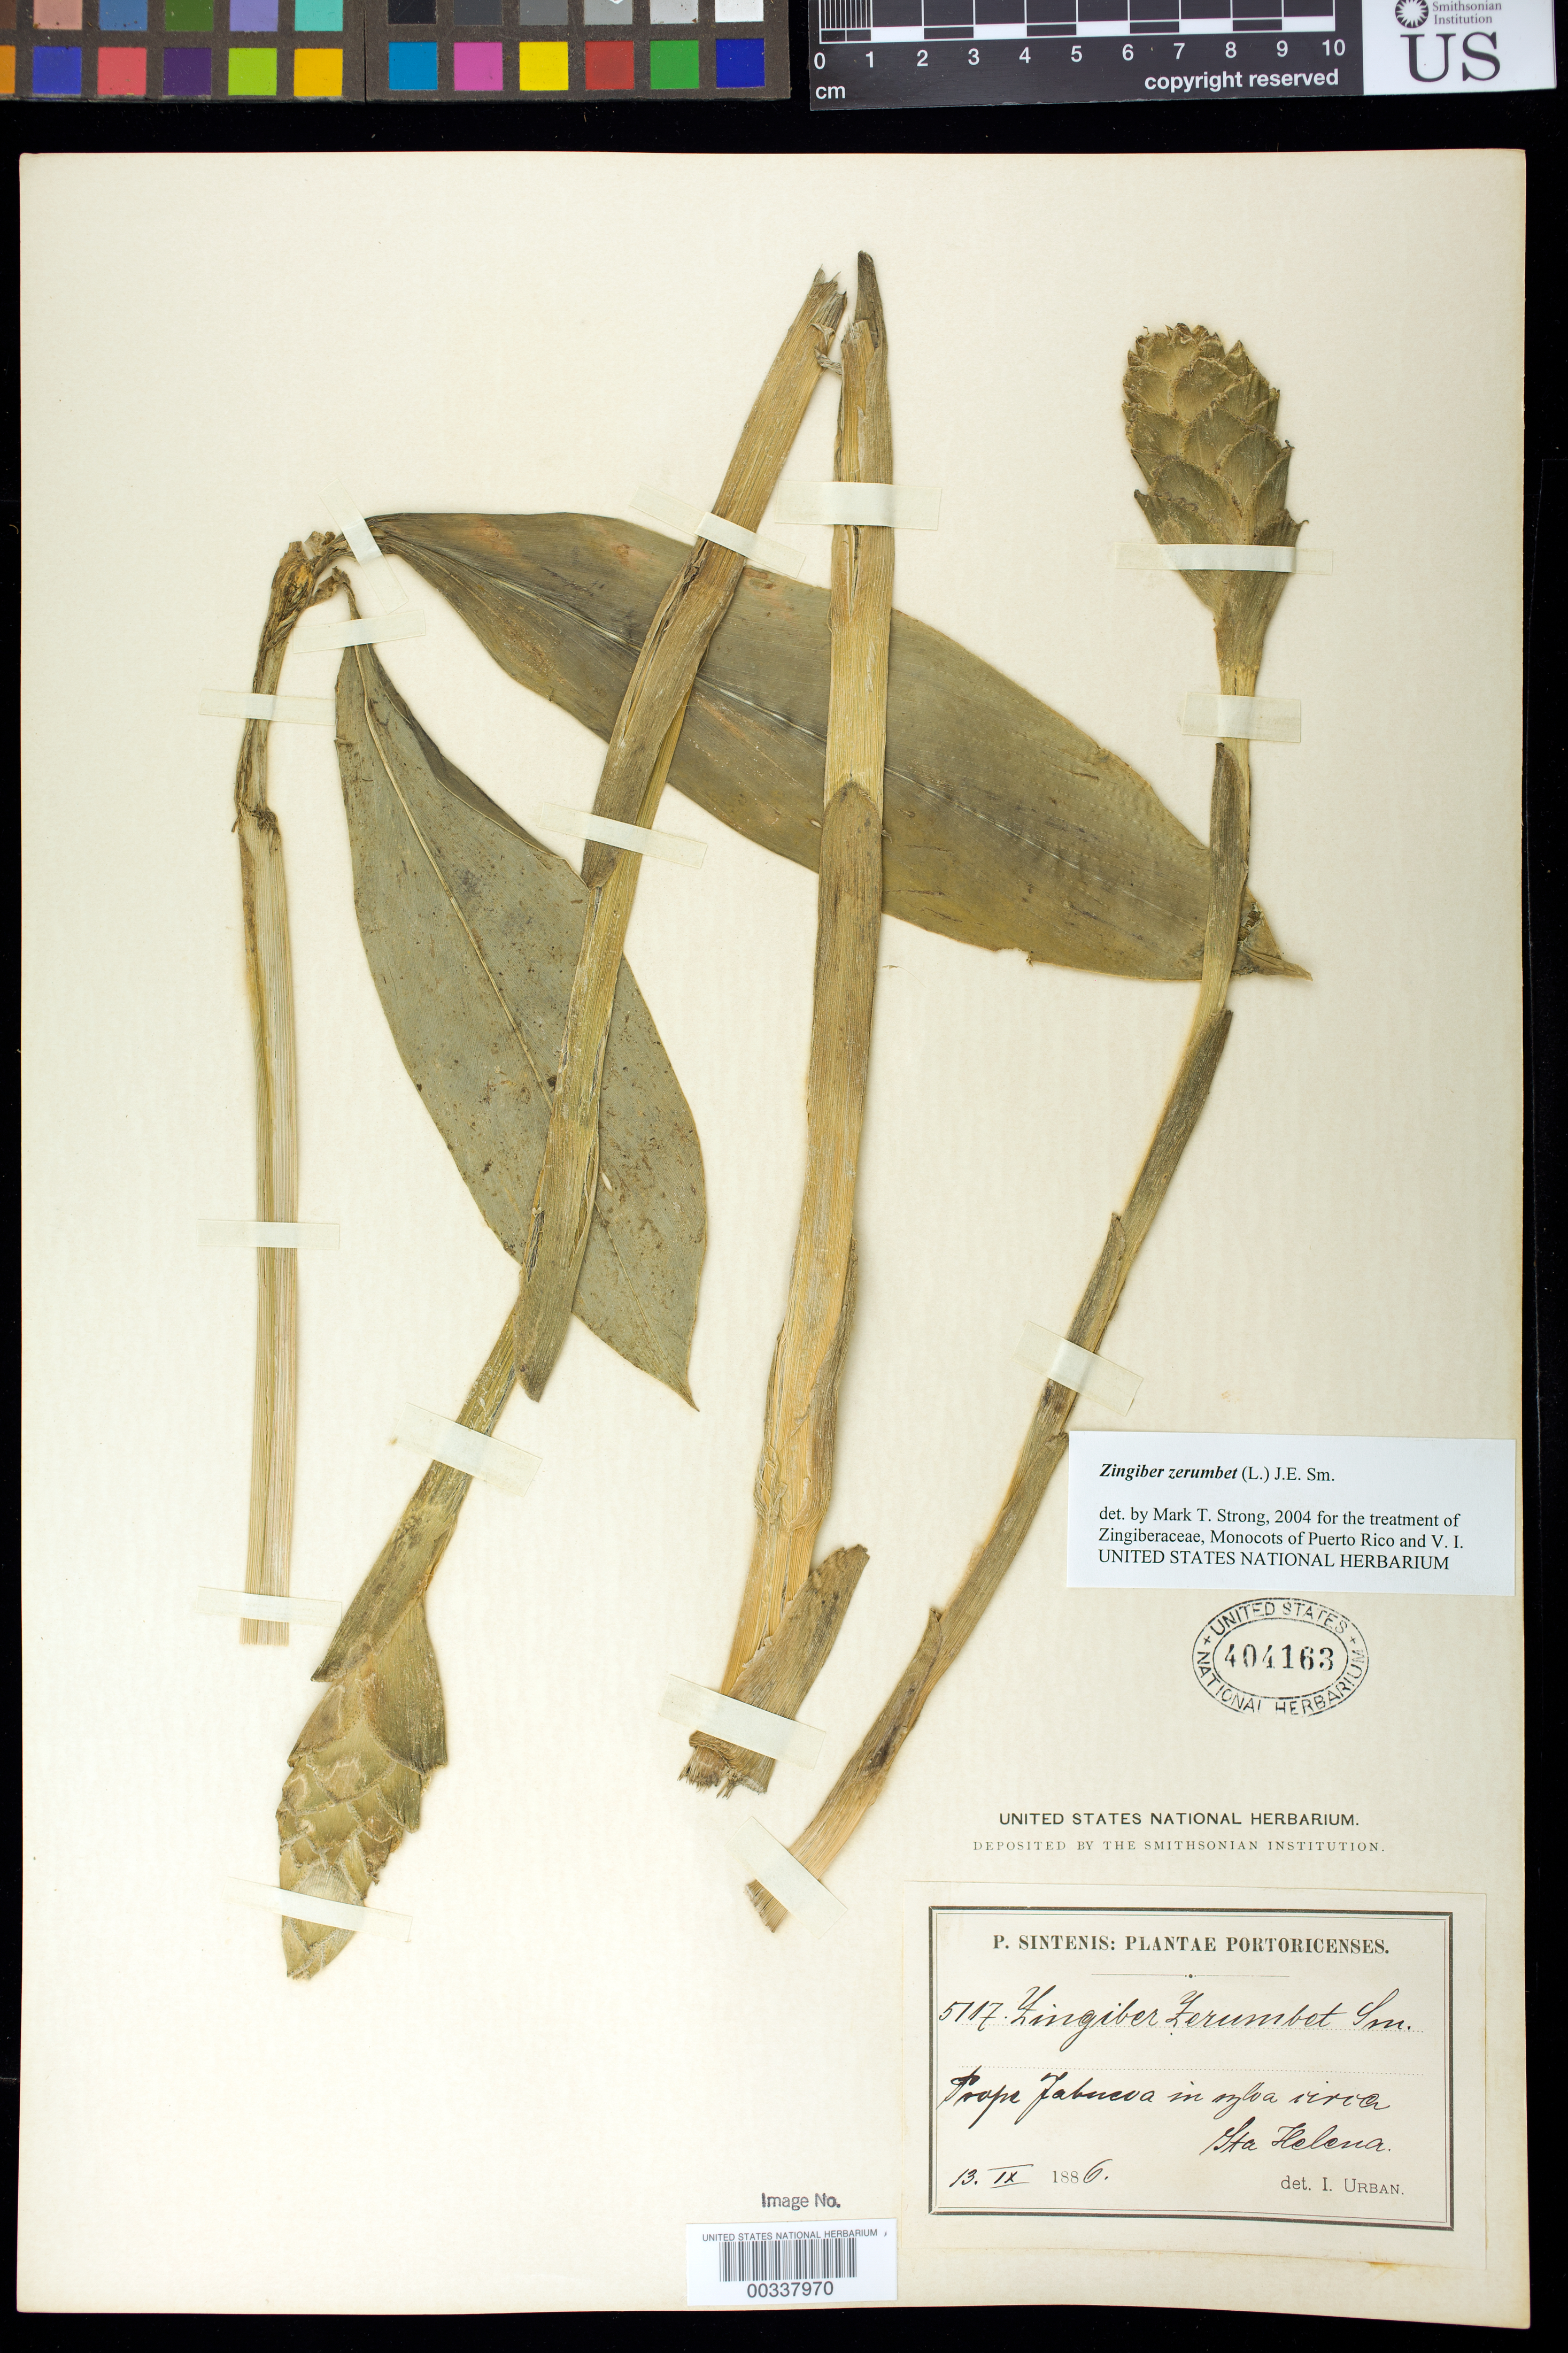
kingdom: Plantae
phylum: Tracheophyta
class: Liliopsida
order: Zingiberales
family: Zingiberaceae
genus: Zingiber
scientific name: Zingiber zerumbet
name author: (L.) Sm.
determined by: Urban, Ignatz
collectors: P. Sintenis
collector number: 5117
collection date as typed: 13 Sep 1886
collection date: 1886-09-13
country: Puerto Rico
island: Greater Antilles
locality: Prope Yabucoa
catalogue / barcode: US 404163